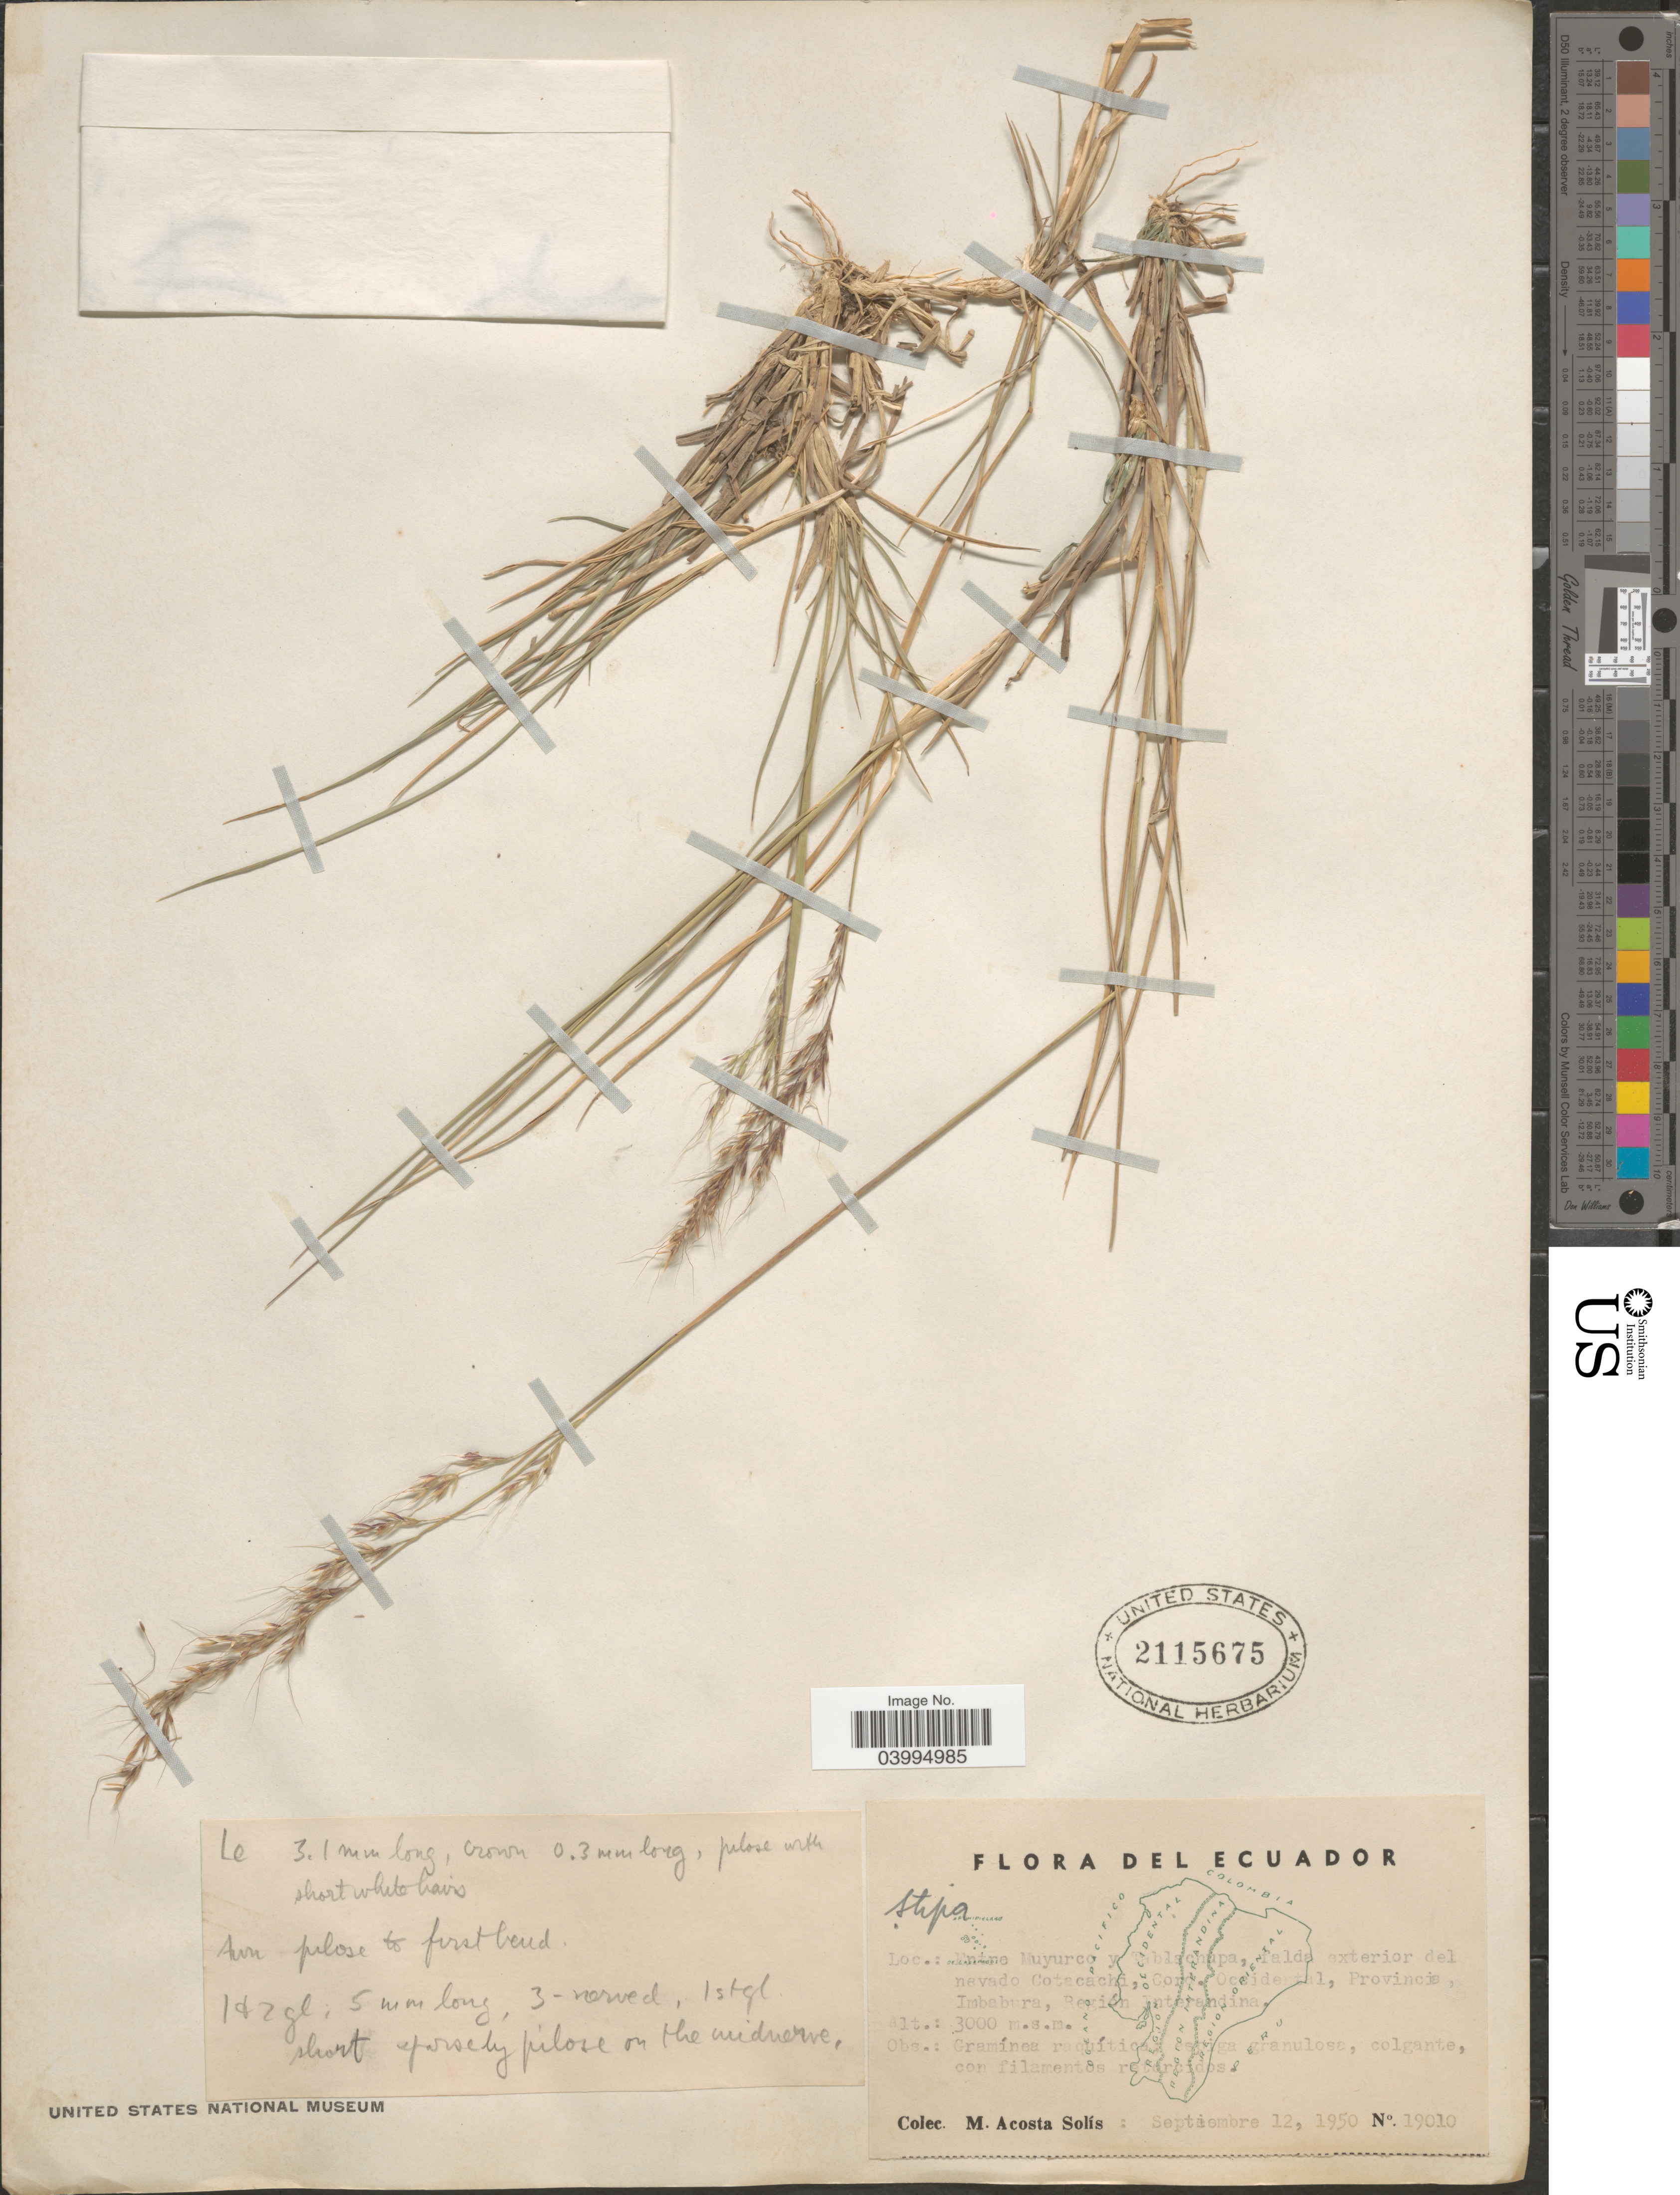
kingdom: Plantae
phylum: Tracheophyta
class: Liliopsida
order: Poales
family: Poaceae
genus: Stipa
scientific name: Stipa sp.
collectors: M. Acosta Solis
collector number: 19010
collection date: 1950-09-12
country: Ecuador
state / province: Imbabura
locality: Entre Muyurco y Tablachupa, falda exterior del nevado Cotacachi, Cord. Occidental, Región Interandina.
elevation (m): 3000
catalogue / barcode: US 2115675